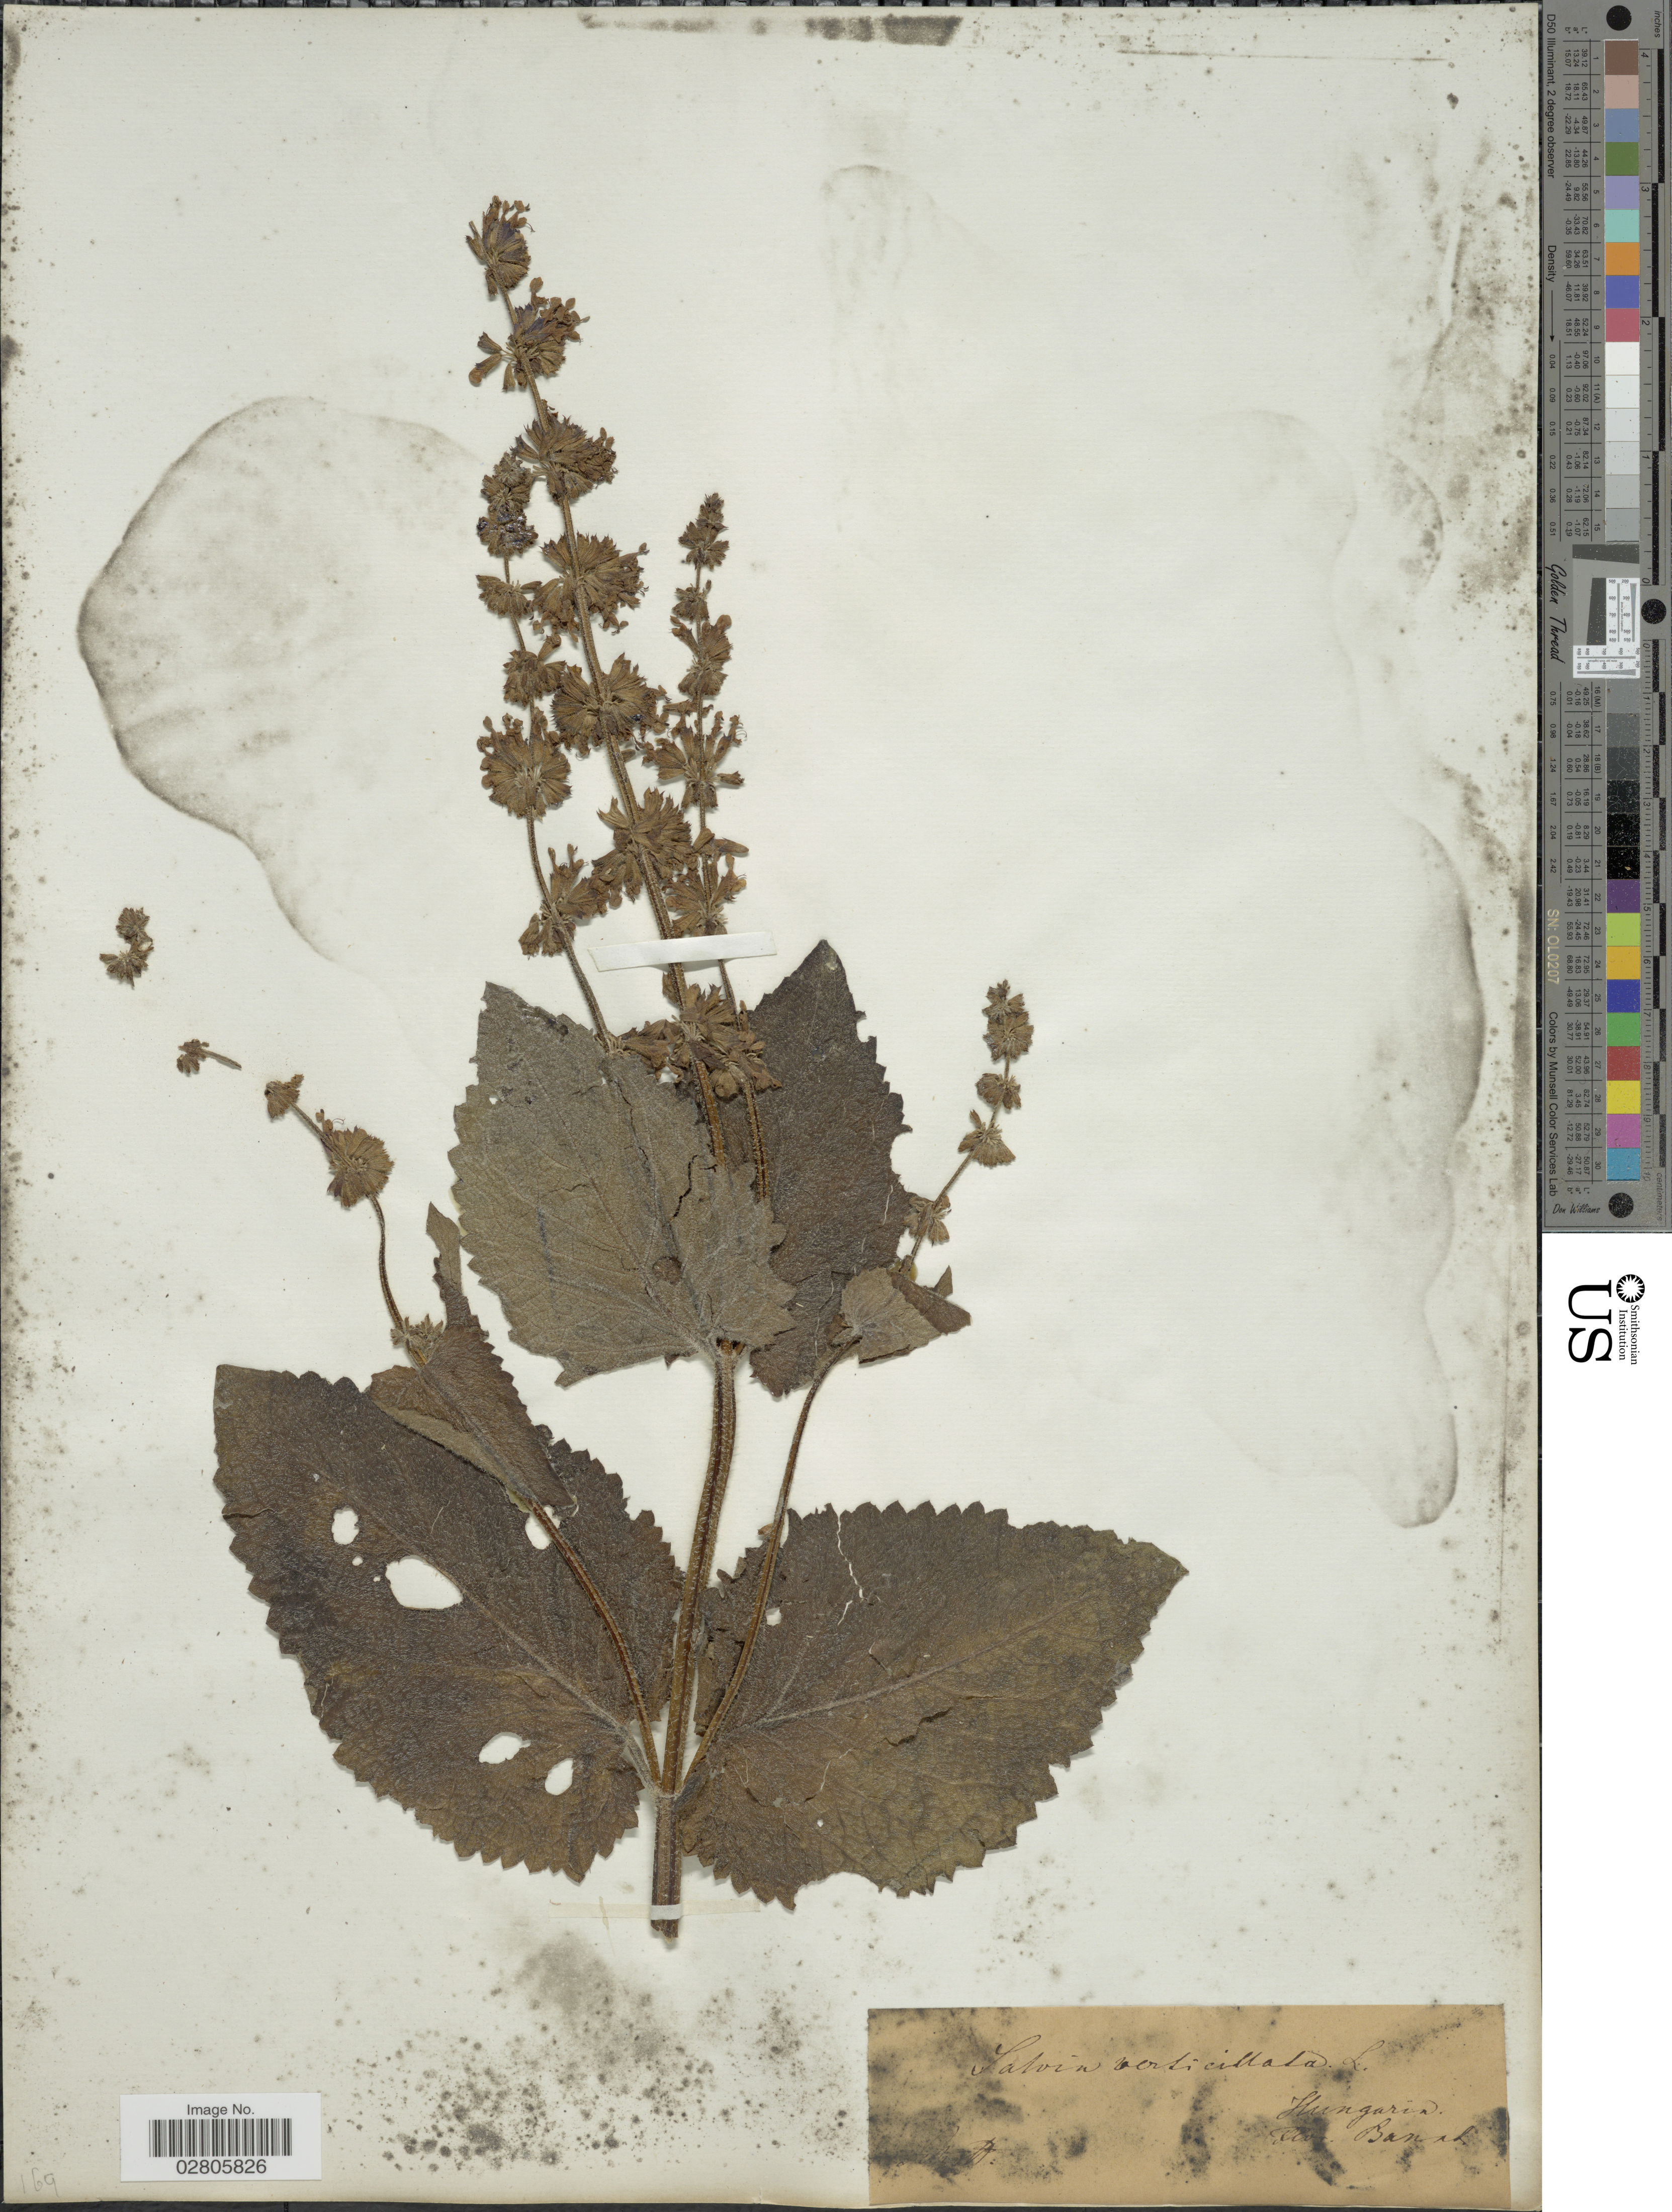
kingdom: Plantae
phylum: Tracheophyta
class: Magnoliopsida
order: Lamiales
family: Lamiaceae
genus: Salvia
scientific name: Salvia verticillata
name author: L.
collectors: -. Schottz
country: Hungary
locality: Banat.